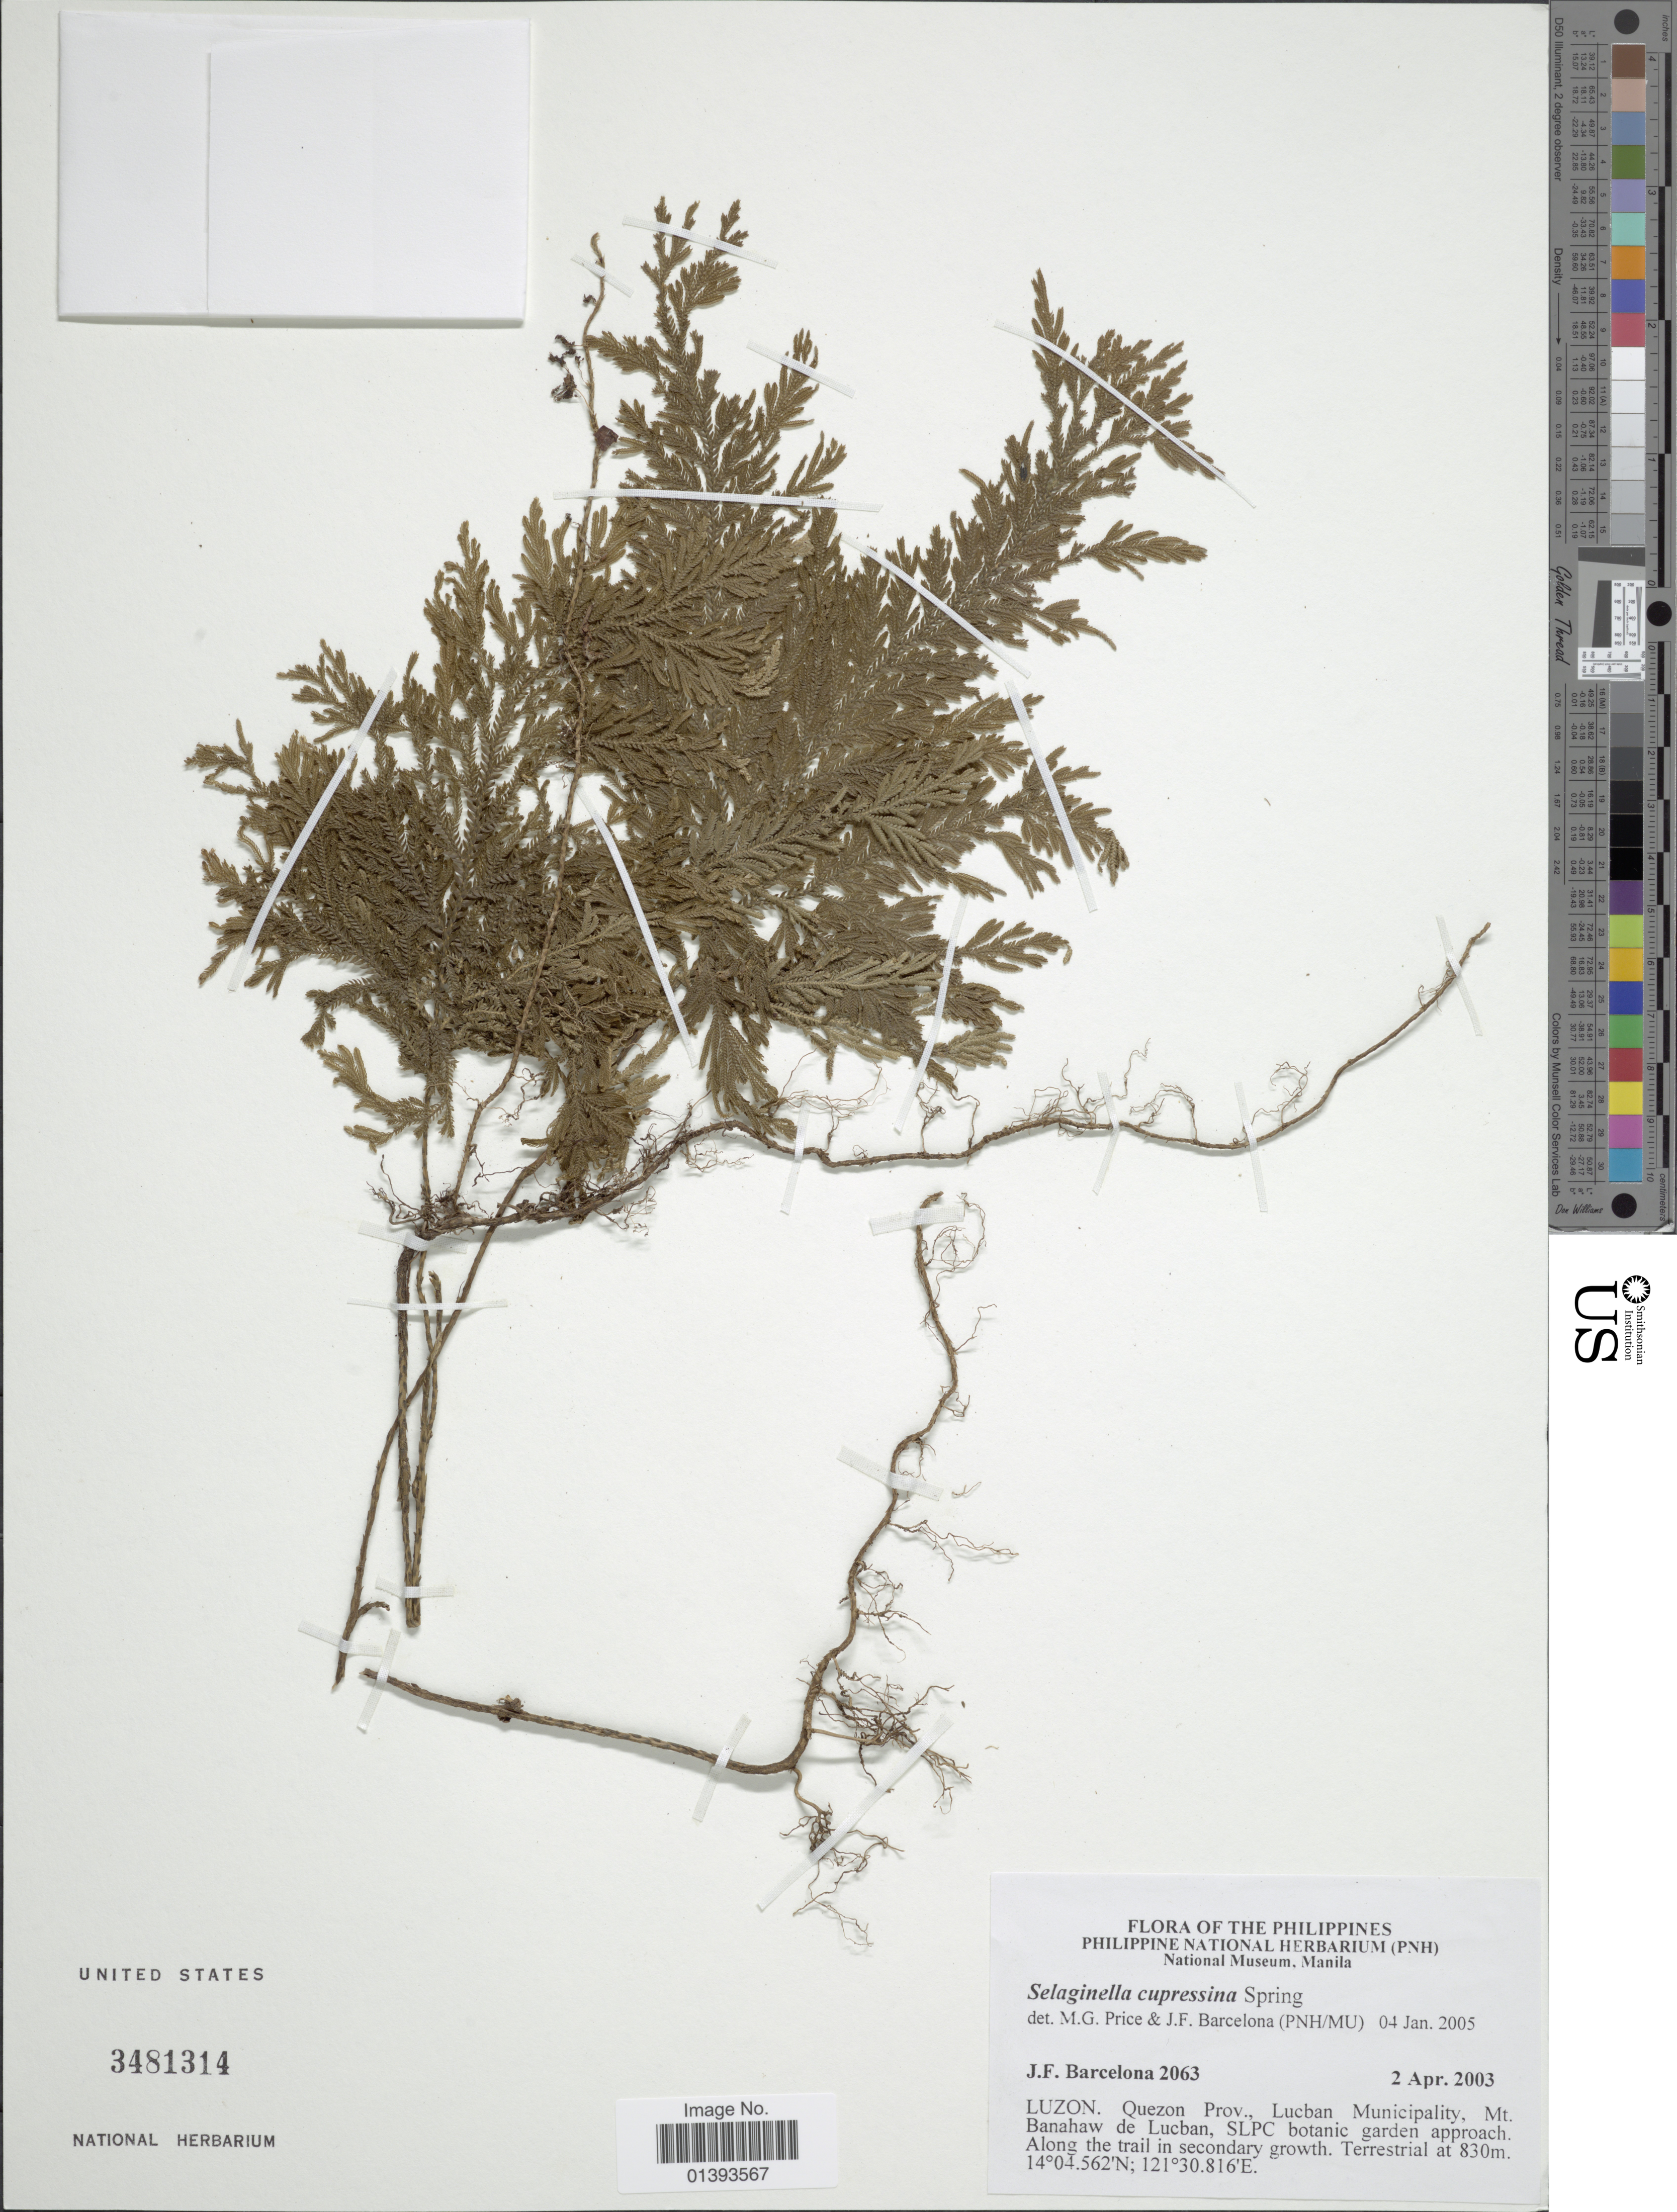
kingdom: Plantae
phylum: Tracheophyta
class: Lycopodiopsida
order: Selaginellales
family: Selaginellaceae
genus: Selaginella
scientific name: Selaginella cupressina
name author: (Willd.) Spring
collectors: J. F. Barcelona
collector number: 2063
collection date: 2003-04-02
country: Philippines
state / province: Central Luzon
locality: Luzon, Quezon Prov., Lucban Municipality, Mt. Banahaw de Lucban, SLPC botanic garden approach, along the trail in secondary growth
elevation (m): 830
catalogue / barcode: US 3481314